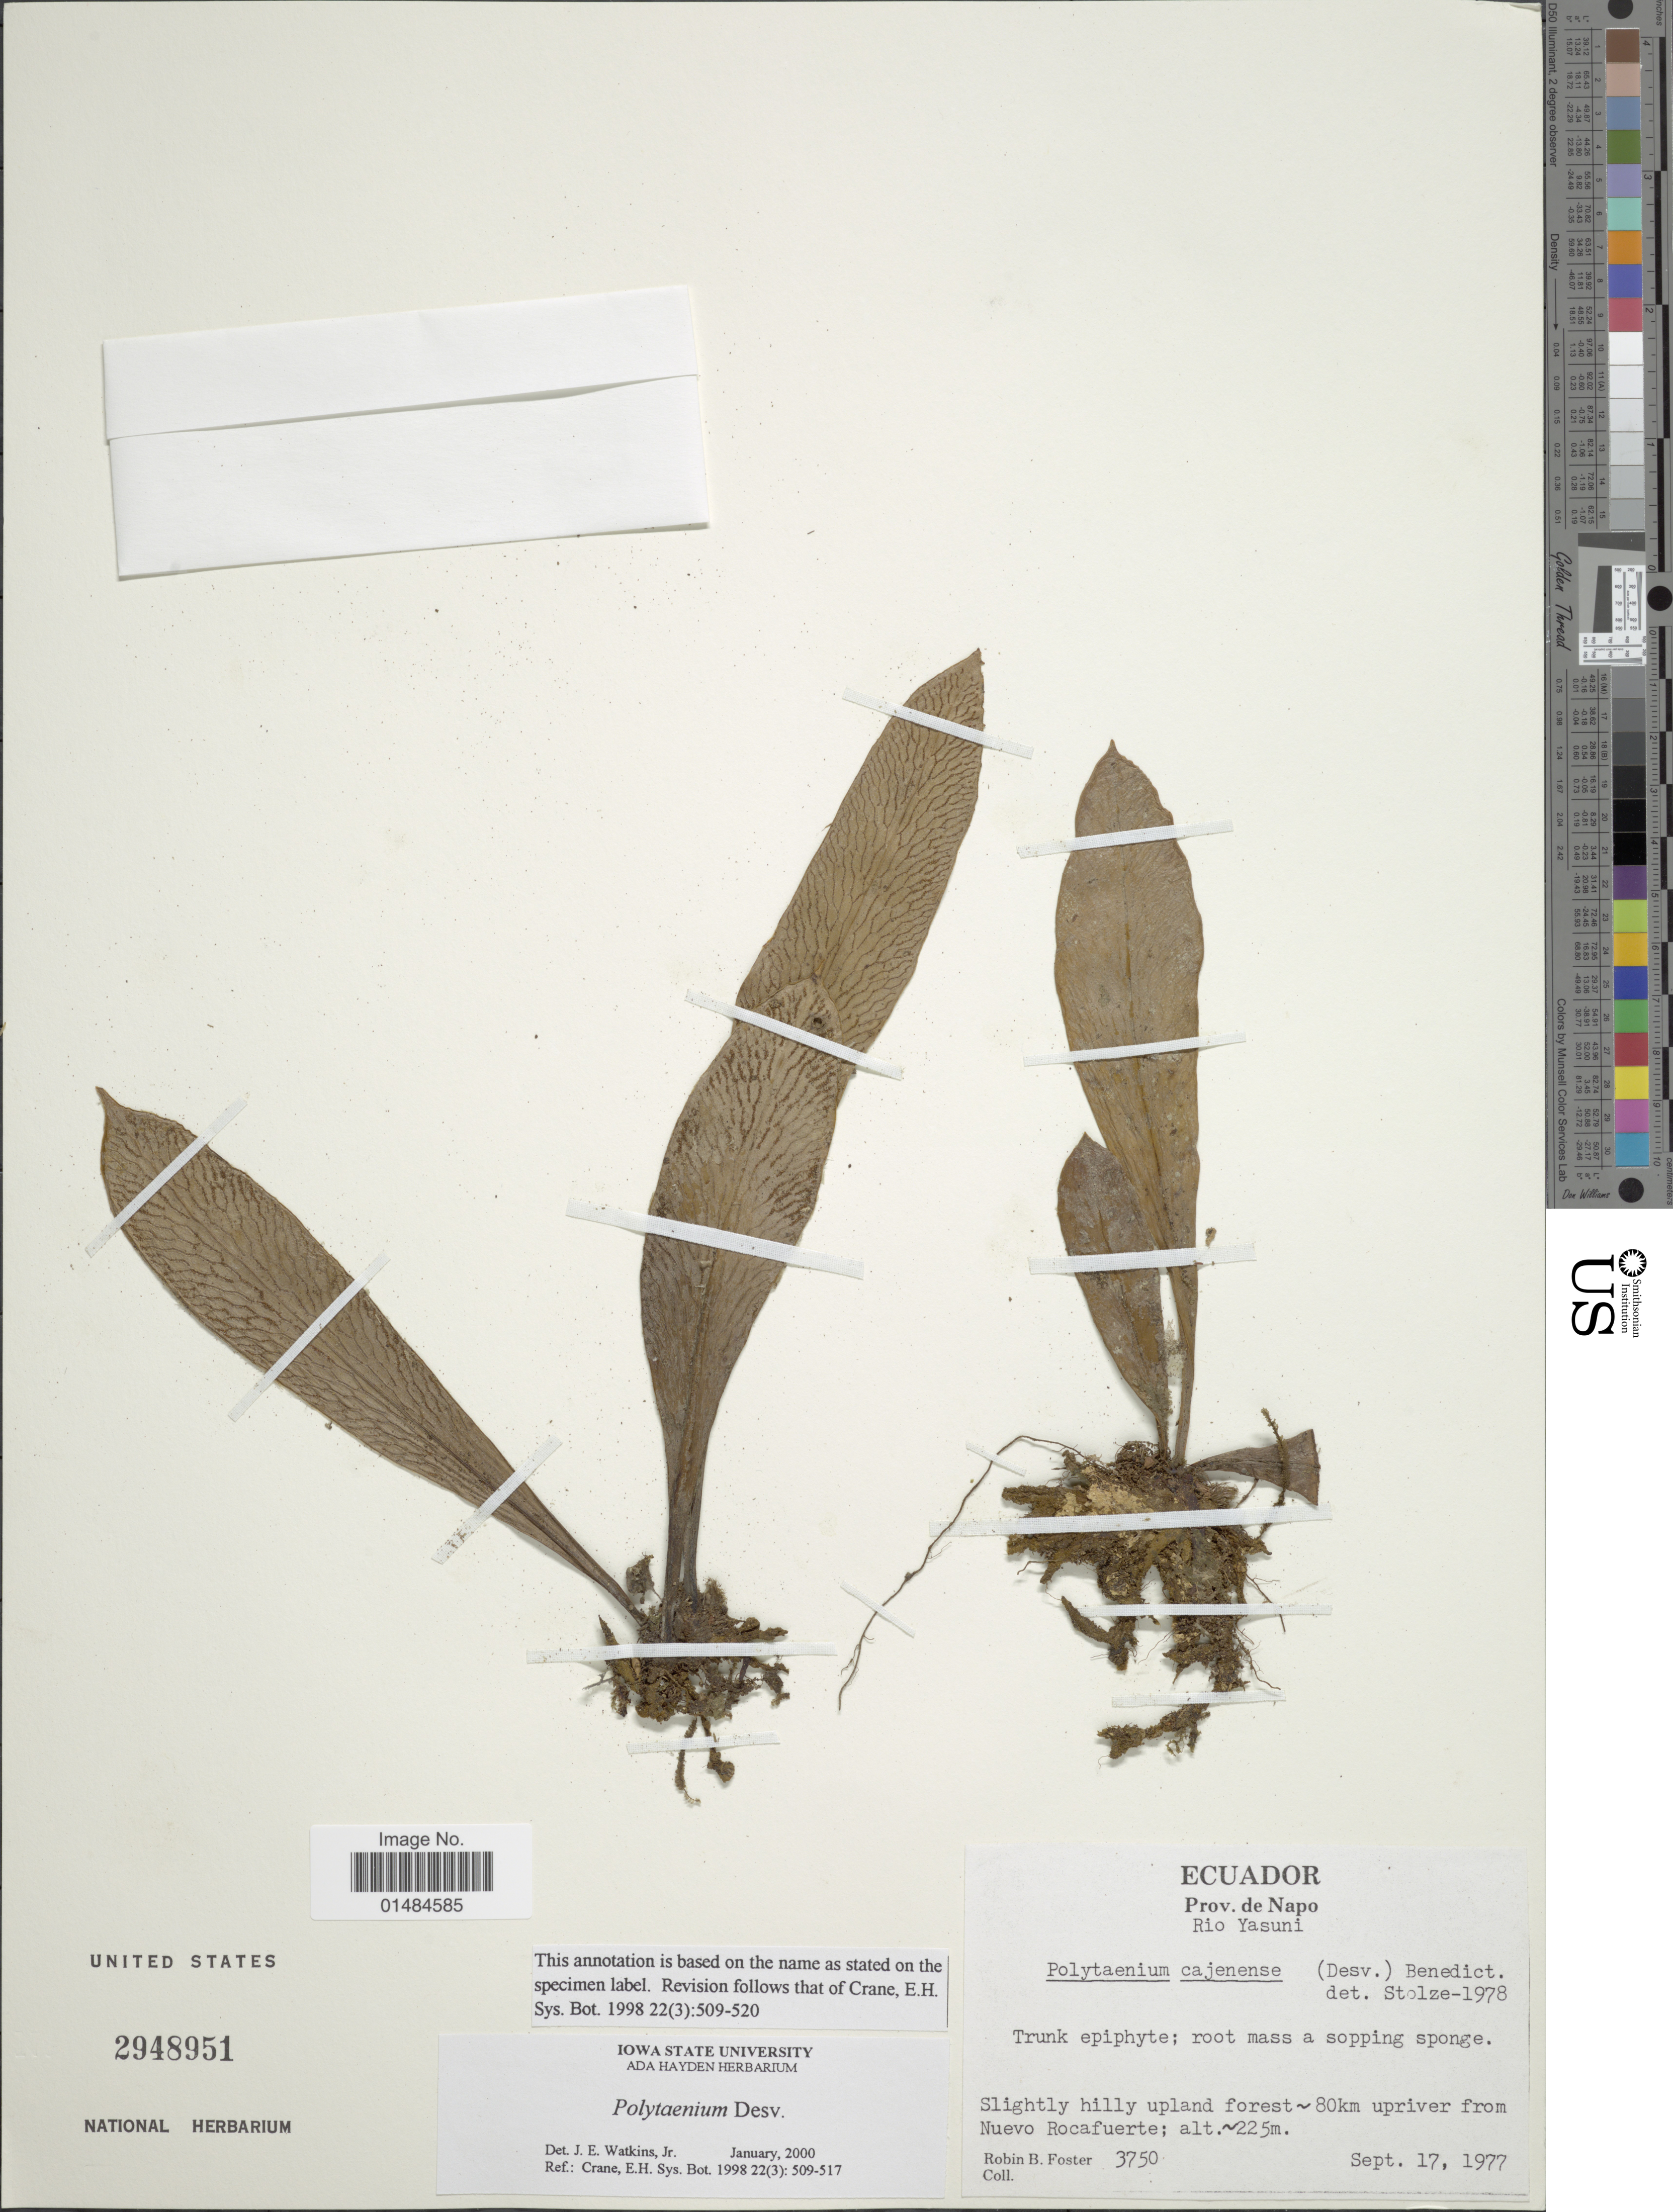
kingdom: Plantae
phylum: Tracheophyta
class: Polypodiopsida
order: Polypodiales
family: Pteridaceae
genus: Polytaenium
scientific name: Polytaenium cajenense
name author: (Desv.) Benedict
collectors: R. B. Foster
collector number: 3750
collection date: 1977-09-17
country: Ecuador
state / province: Napo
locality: Rio Yasuni. Slightly hilly upland forest ca. 80km upriver from Nuevo Rocafuerte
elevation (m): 225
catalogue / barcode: US 2948951